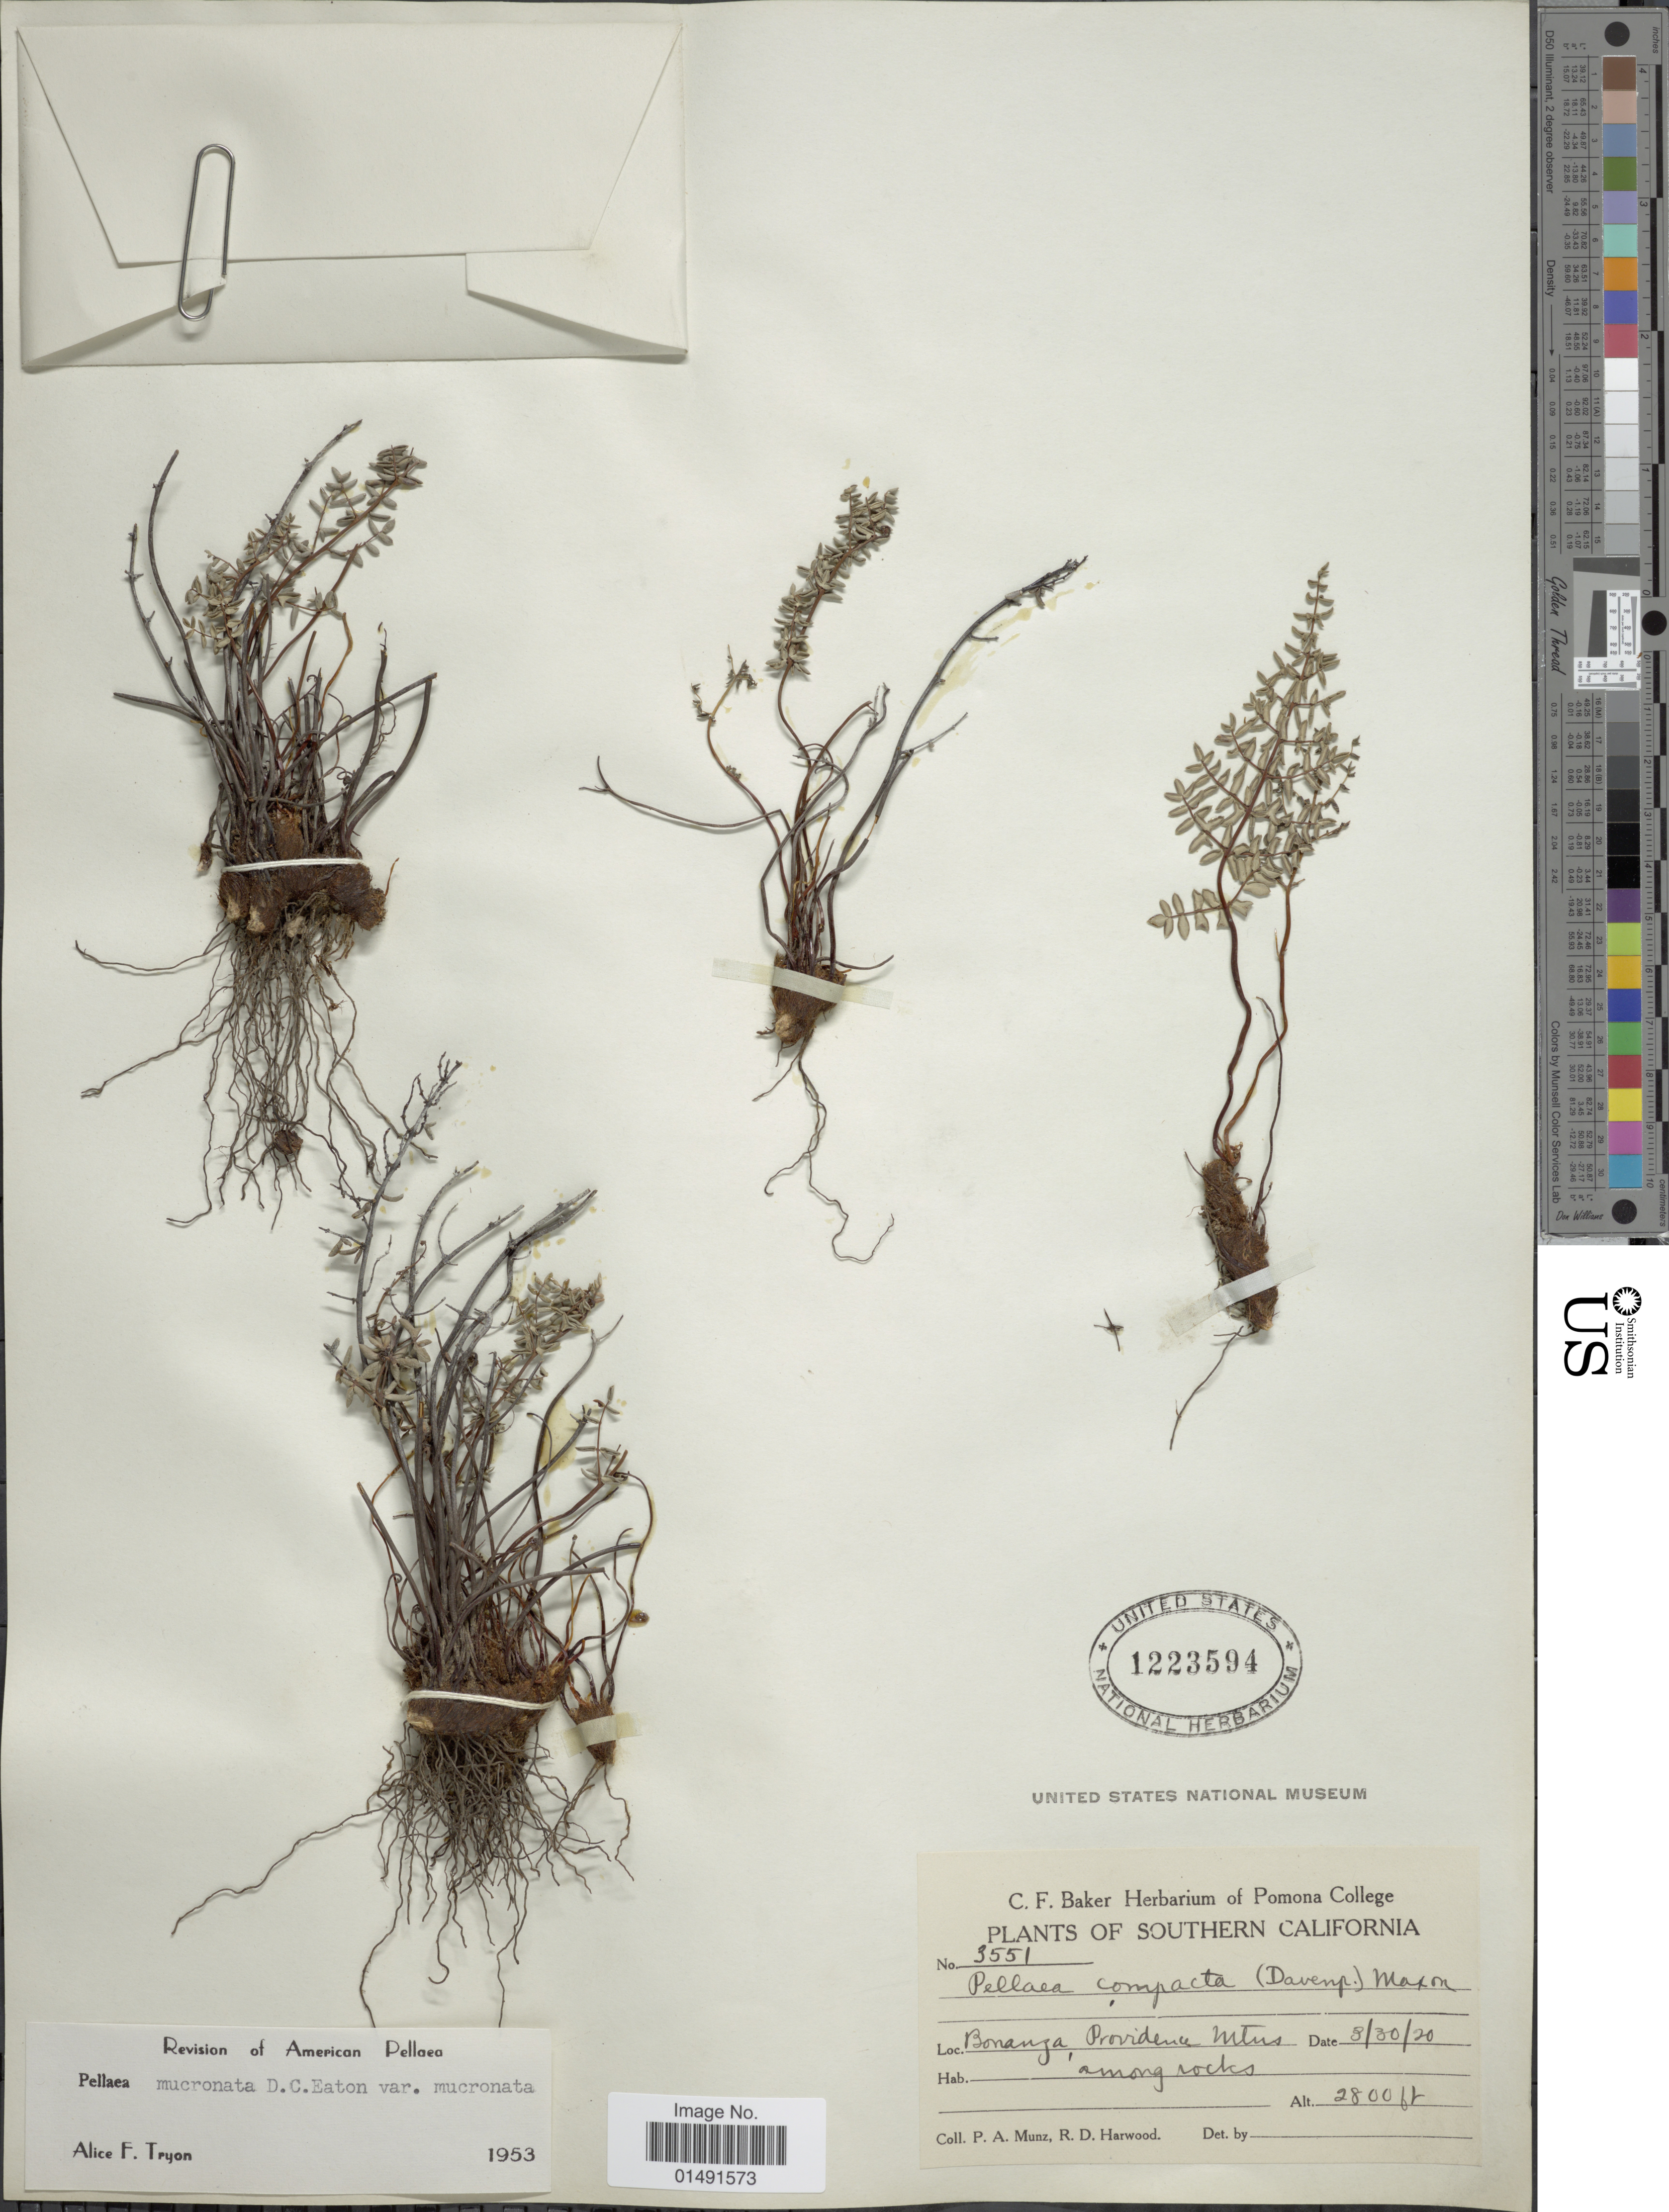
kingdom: Plantae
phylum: Tracheophyta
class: Polypodiopsida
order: Polypodiales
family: Pteridaceae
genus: Pellaea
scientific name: Pellaea mucronata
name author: (D.C. Eaton) D.C. Eaton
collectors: P. A. Munz & R. Hardwood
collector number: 3551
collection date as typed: Transcribed d/m/y: 30/3/20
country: United States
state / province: California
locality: Southern California, Bonanza, Providence Mtns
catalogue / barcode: US 1223594